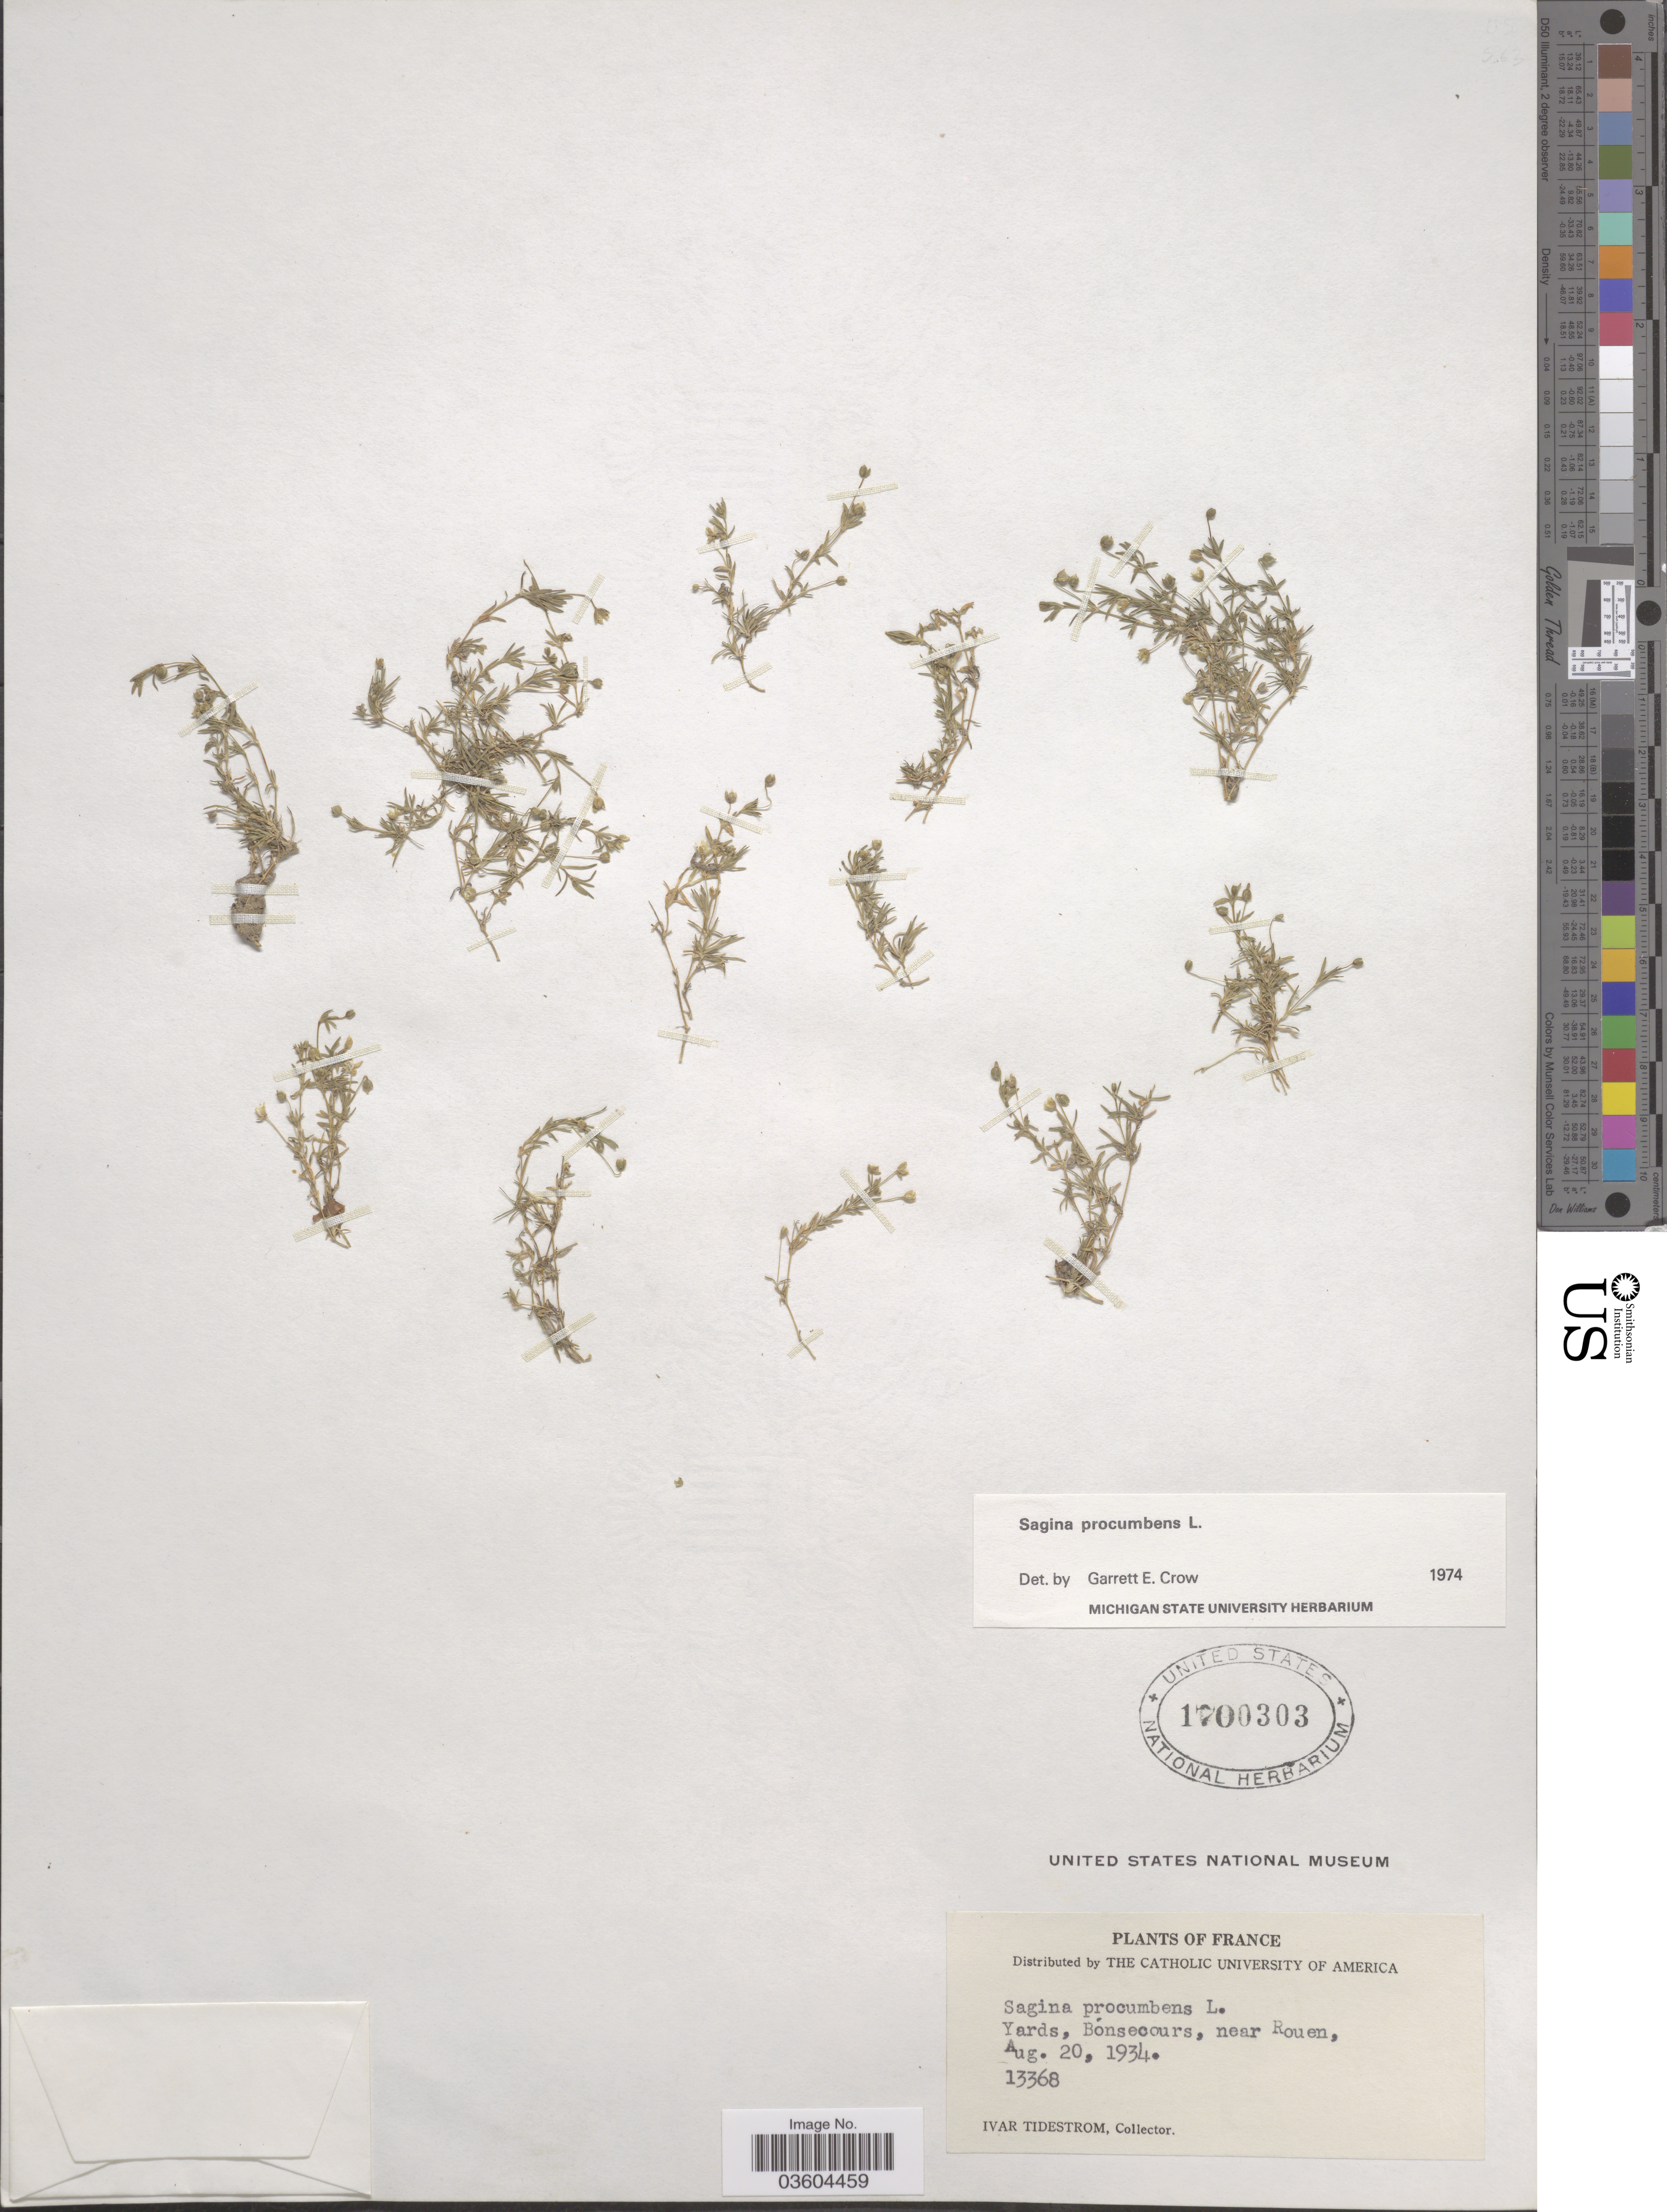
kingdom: Plantae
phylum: Tracheophyta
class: Magnoliopsida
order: Caryophyllales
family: Caryophyllaceae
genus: Sagina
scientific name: Sagina procumbens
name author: L.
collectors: I. F. Tidestrom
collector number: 13368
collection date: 1934-08-20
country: France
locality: Yards, Bónsecours, near Rouen.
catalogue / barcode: US 1700303